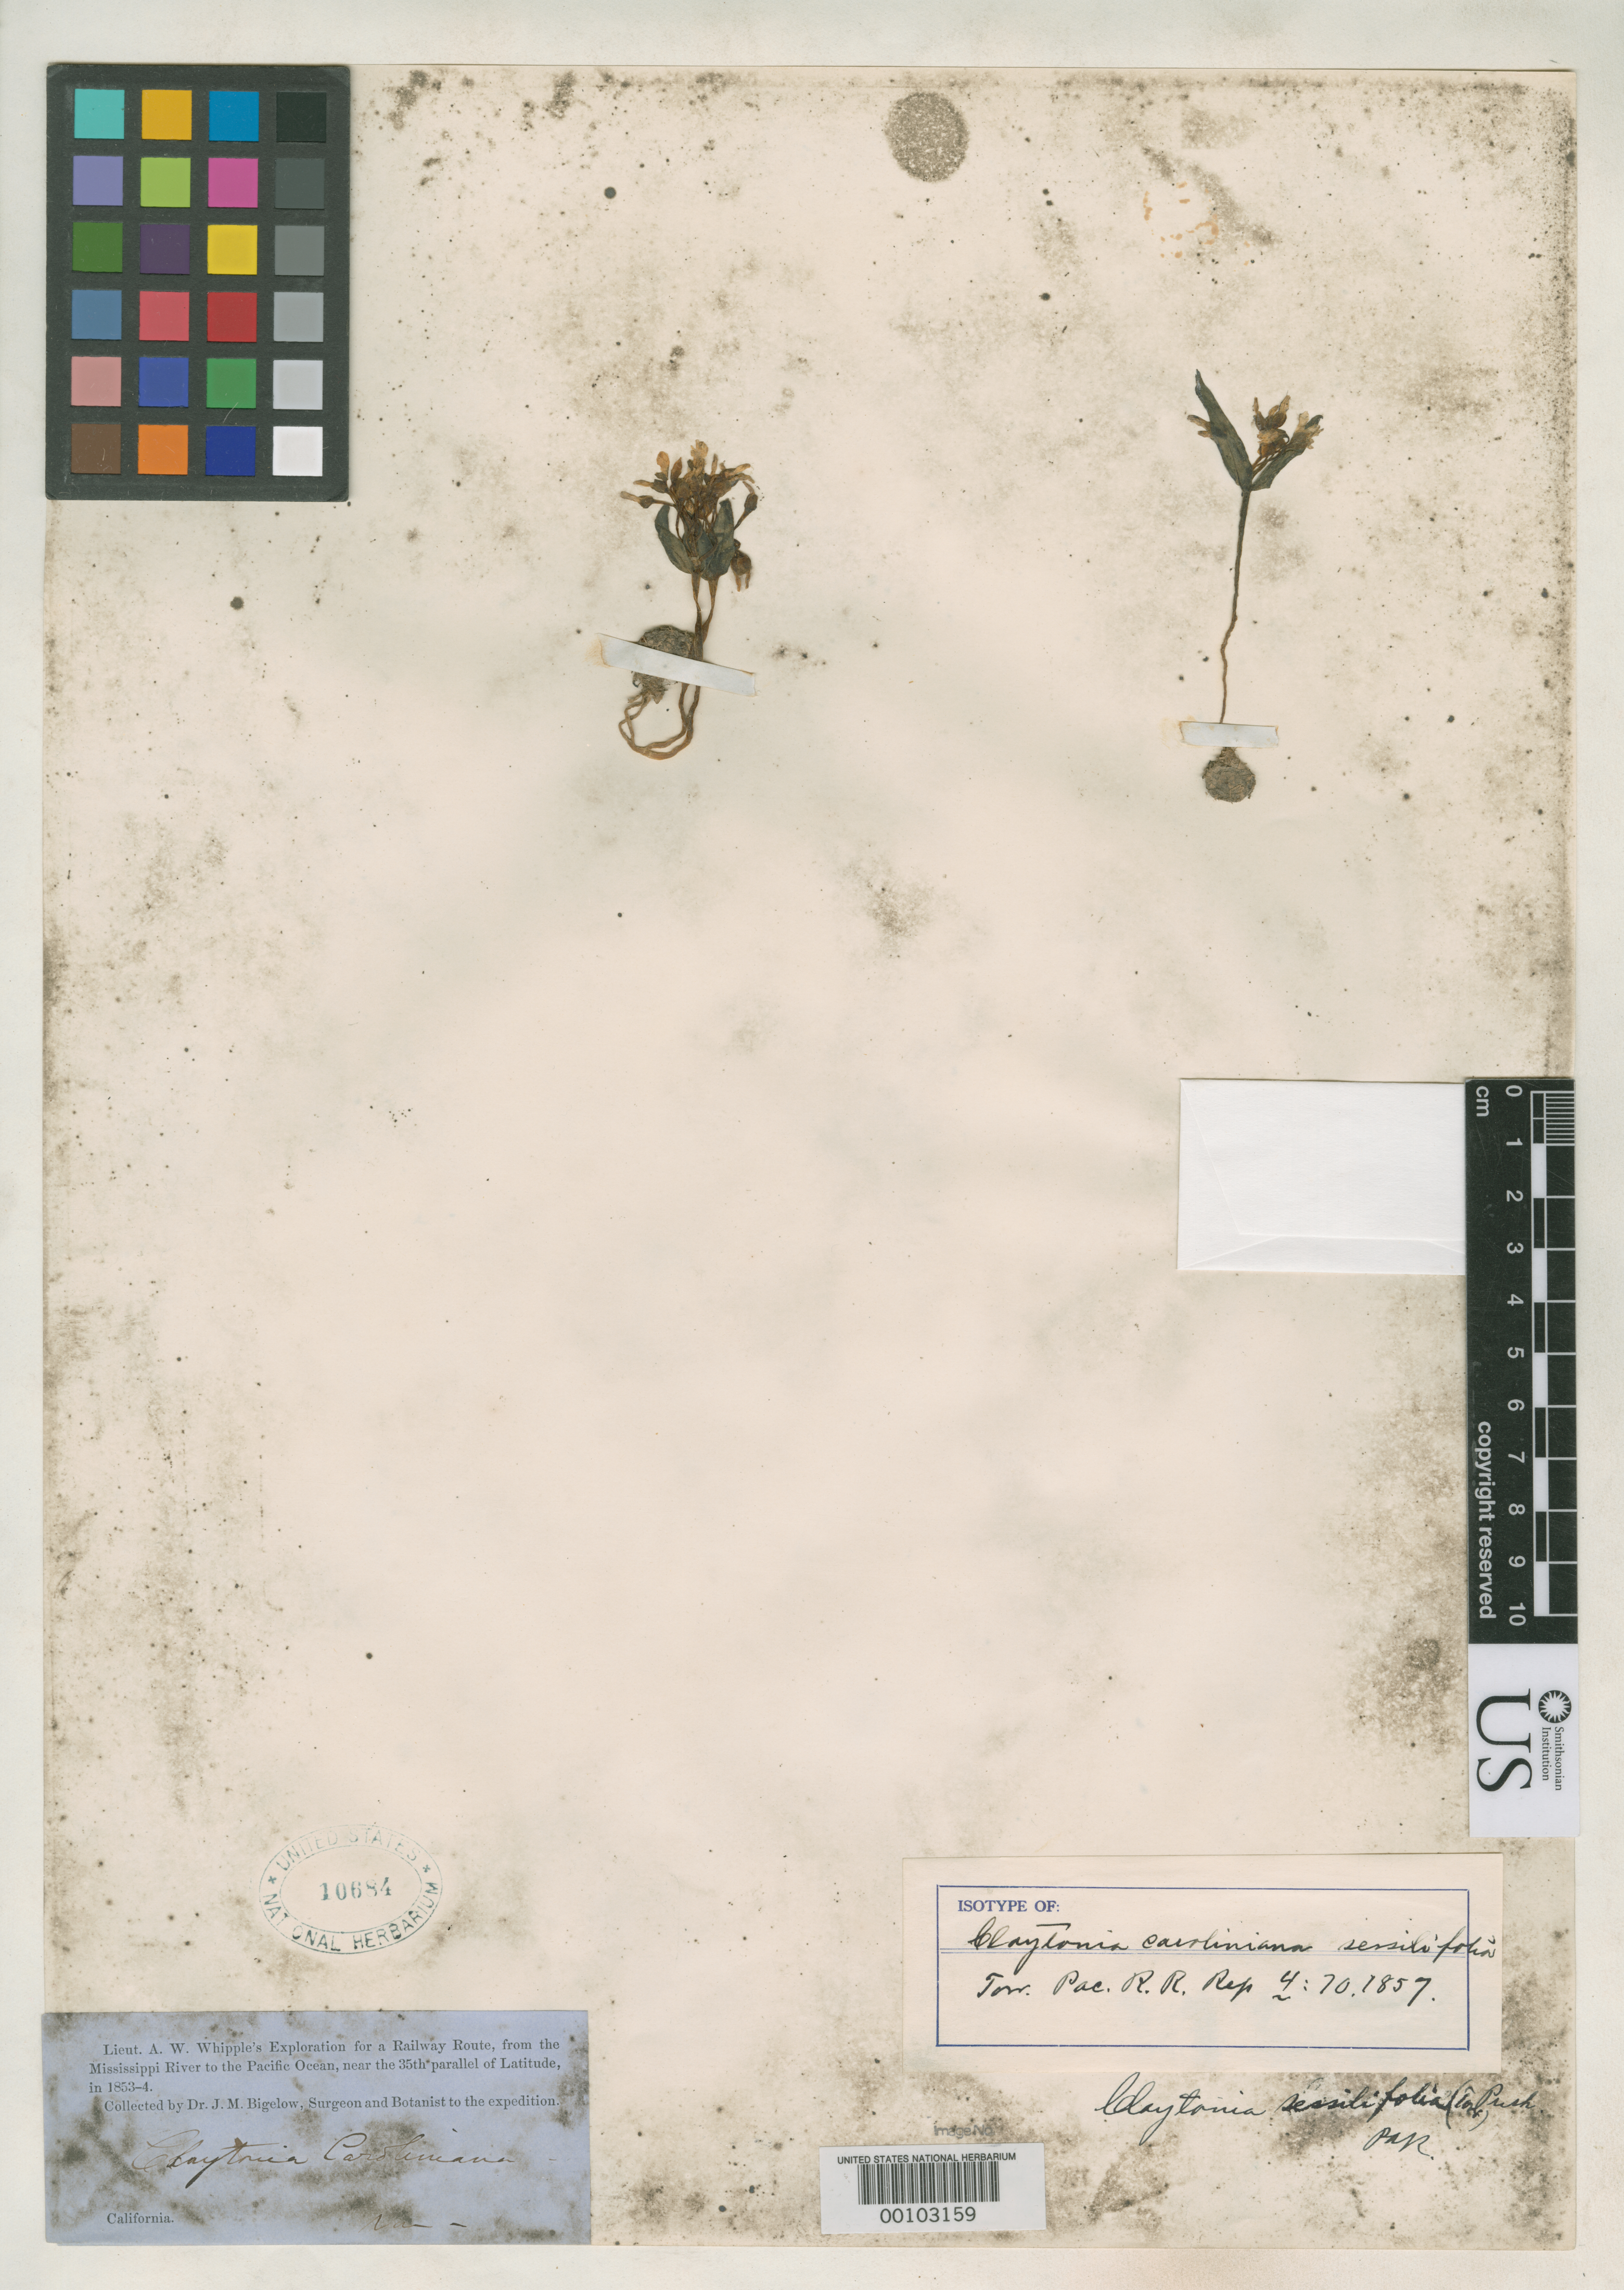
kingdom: Plantae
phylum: Tracheophyta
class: Magnoliopsida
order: Caryophyllales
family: Montiaceae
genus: Claytonia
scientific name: Claytonia caroliniana var. sessilifolia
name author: Torr.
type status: Isotype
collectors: J. M. Bigelow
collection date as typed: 22 May 1854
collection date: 1854-05-22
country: United States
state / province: California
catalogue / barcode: US 10684